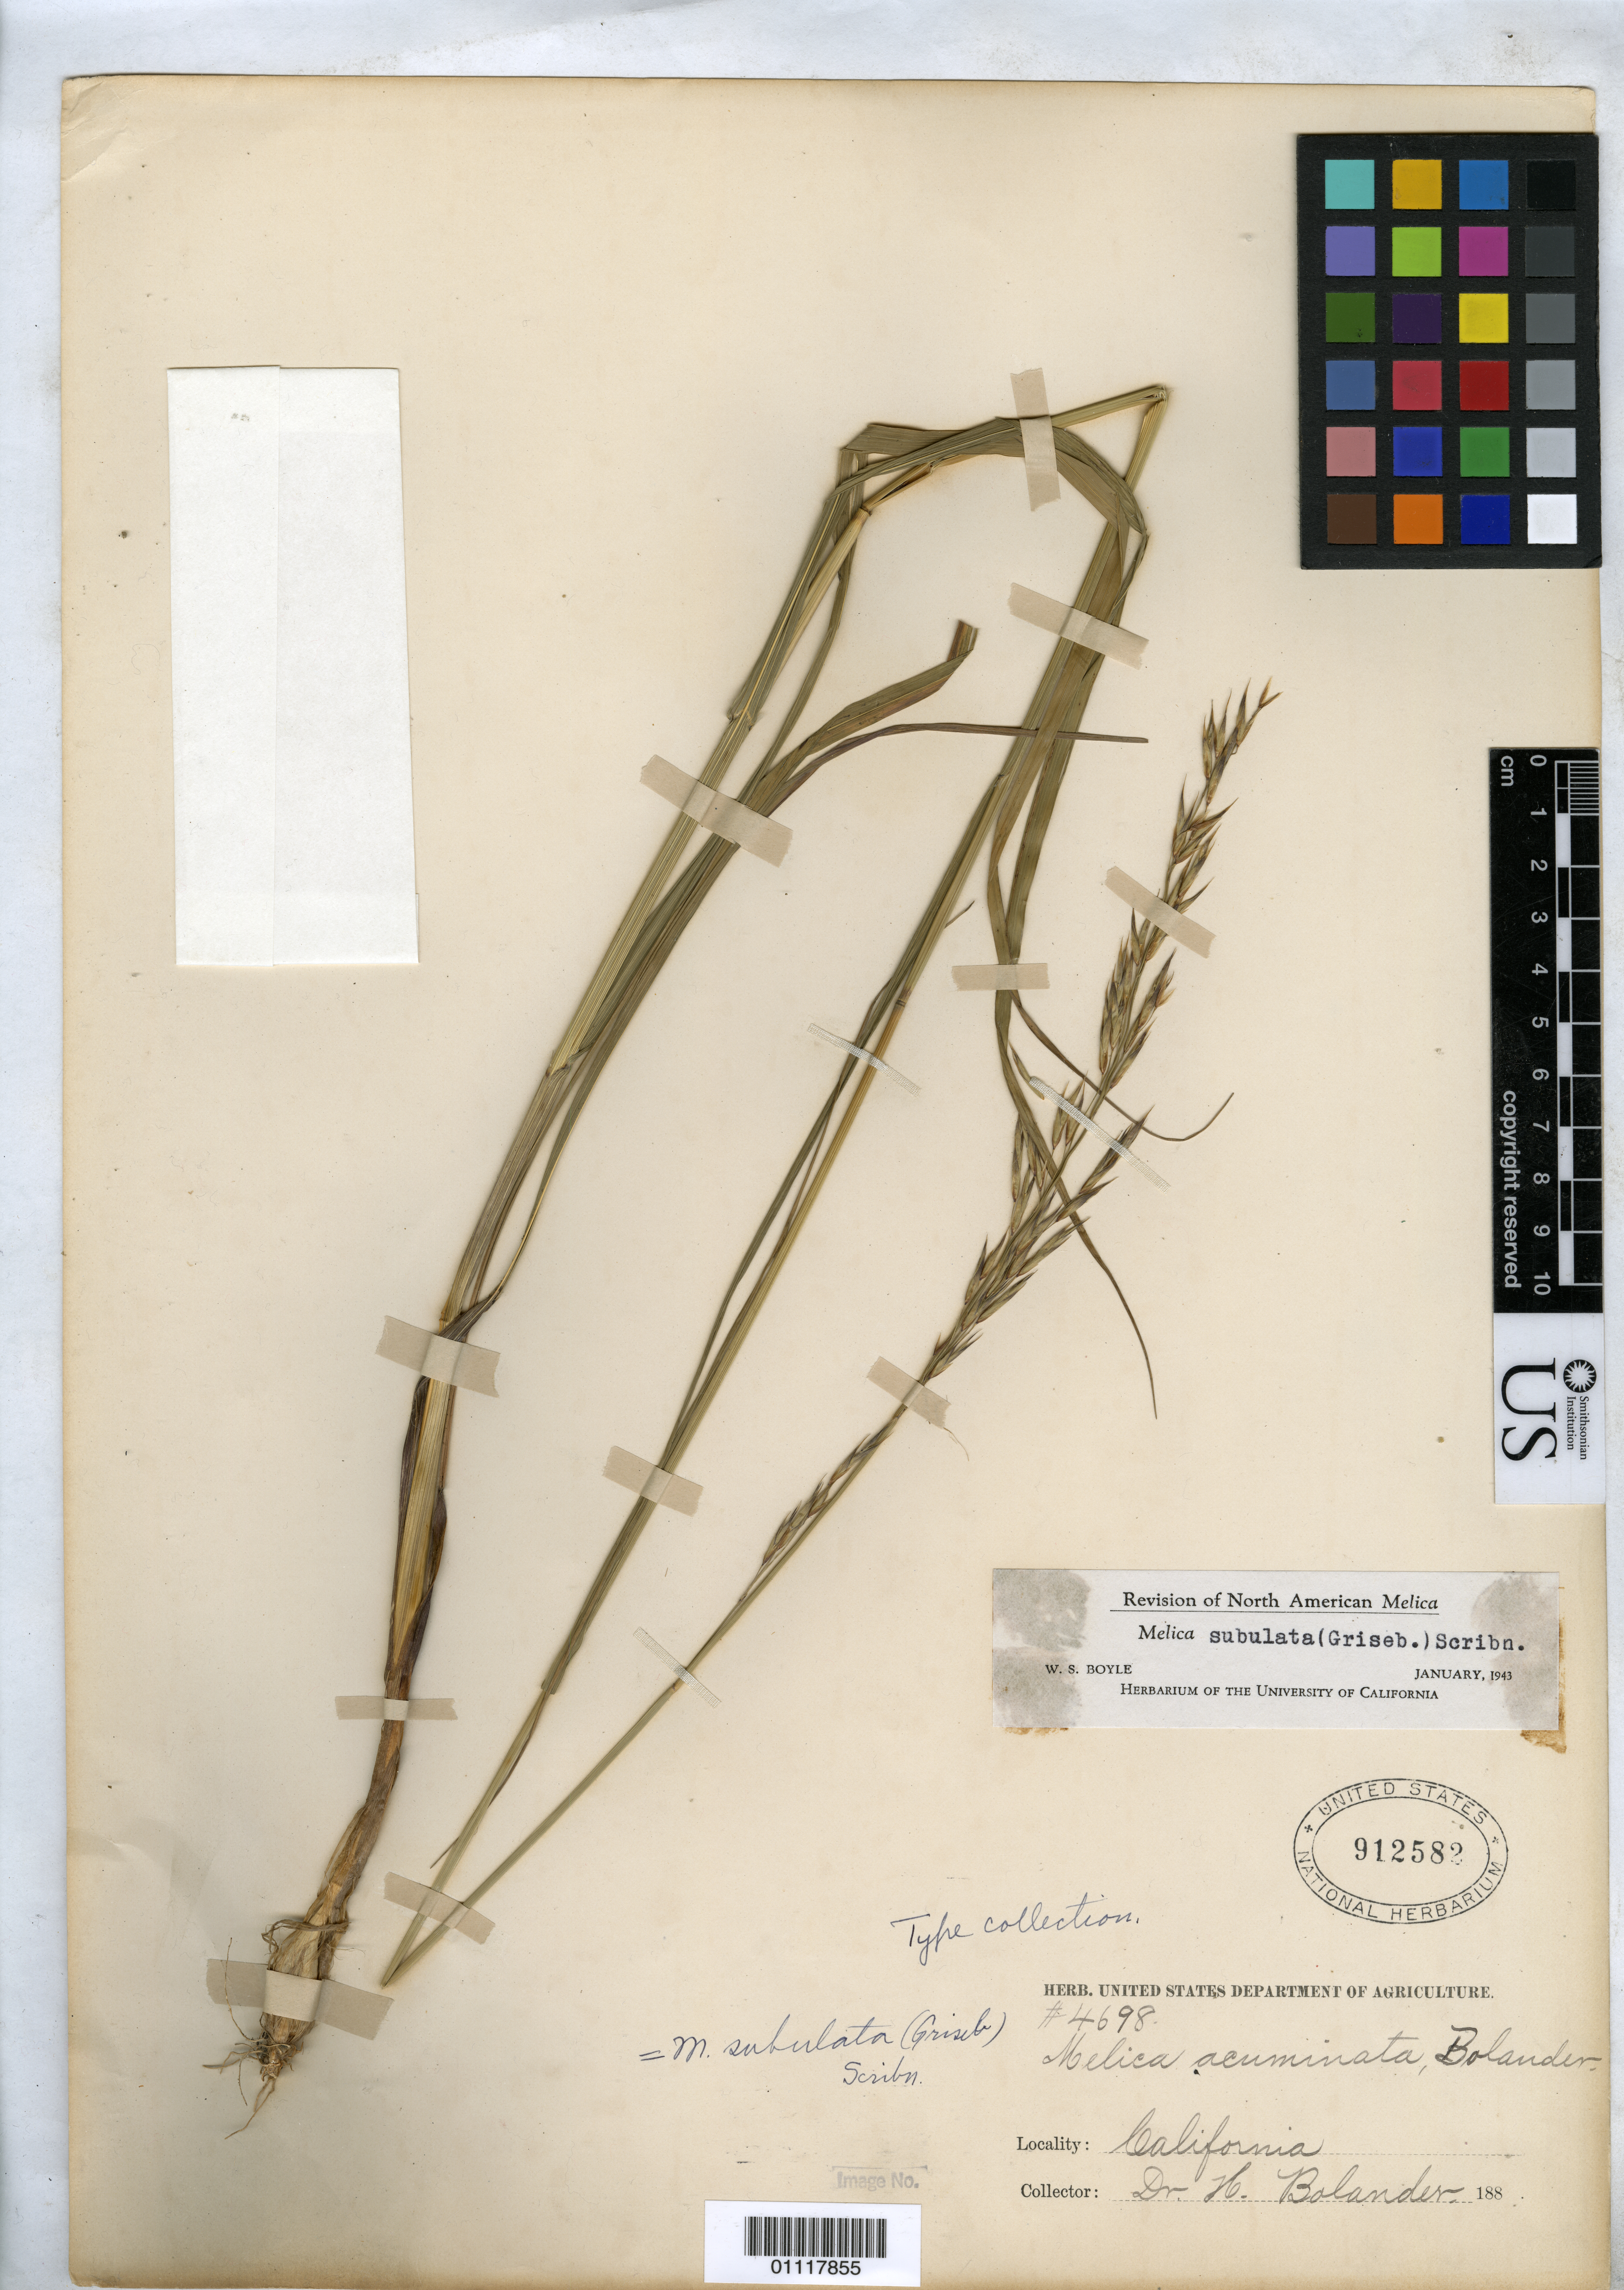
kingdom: Plantae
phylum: Tracheophyta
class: Liliopsida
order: Poales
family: Poaceae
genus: Melica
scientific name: Melica acuminata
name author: Bol.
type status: Possible Isotype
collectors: H. Bolander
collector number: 4698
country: United States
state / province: California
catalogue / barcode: US 912582